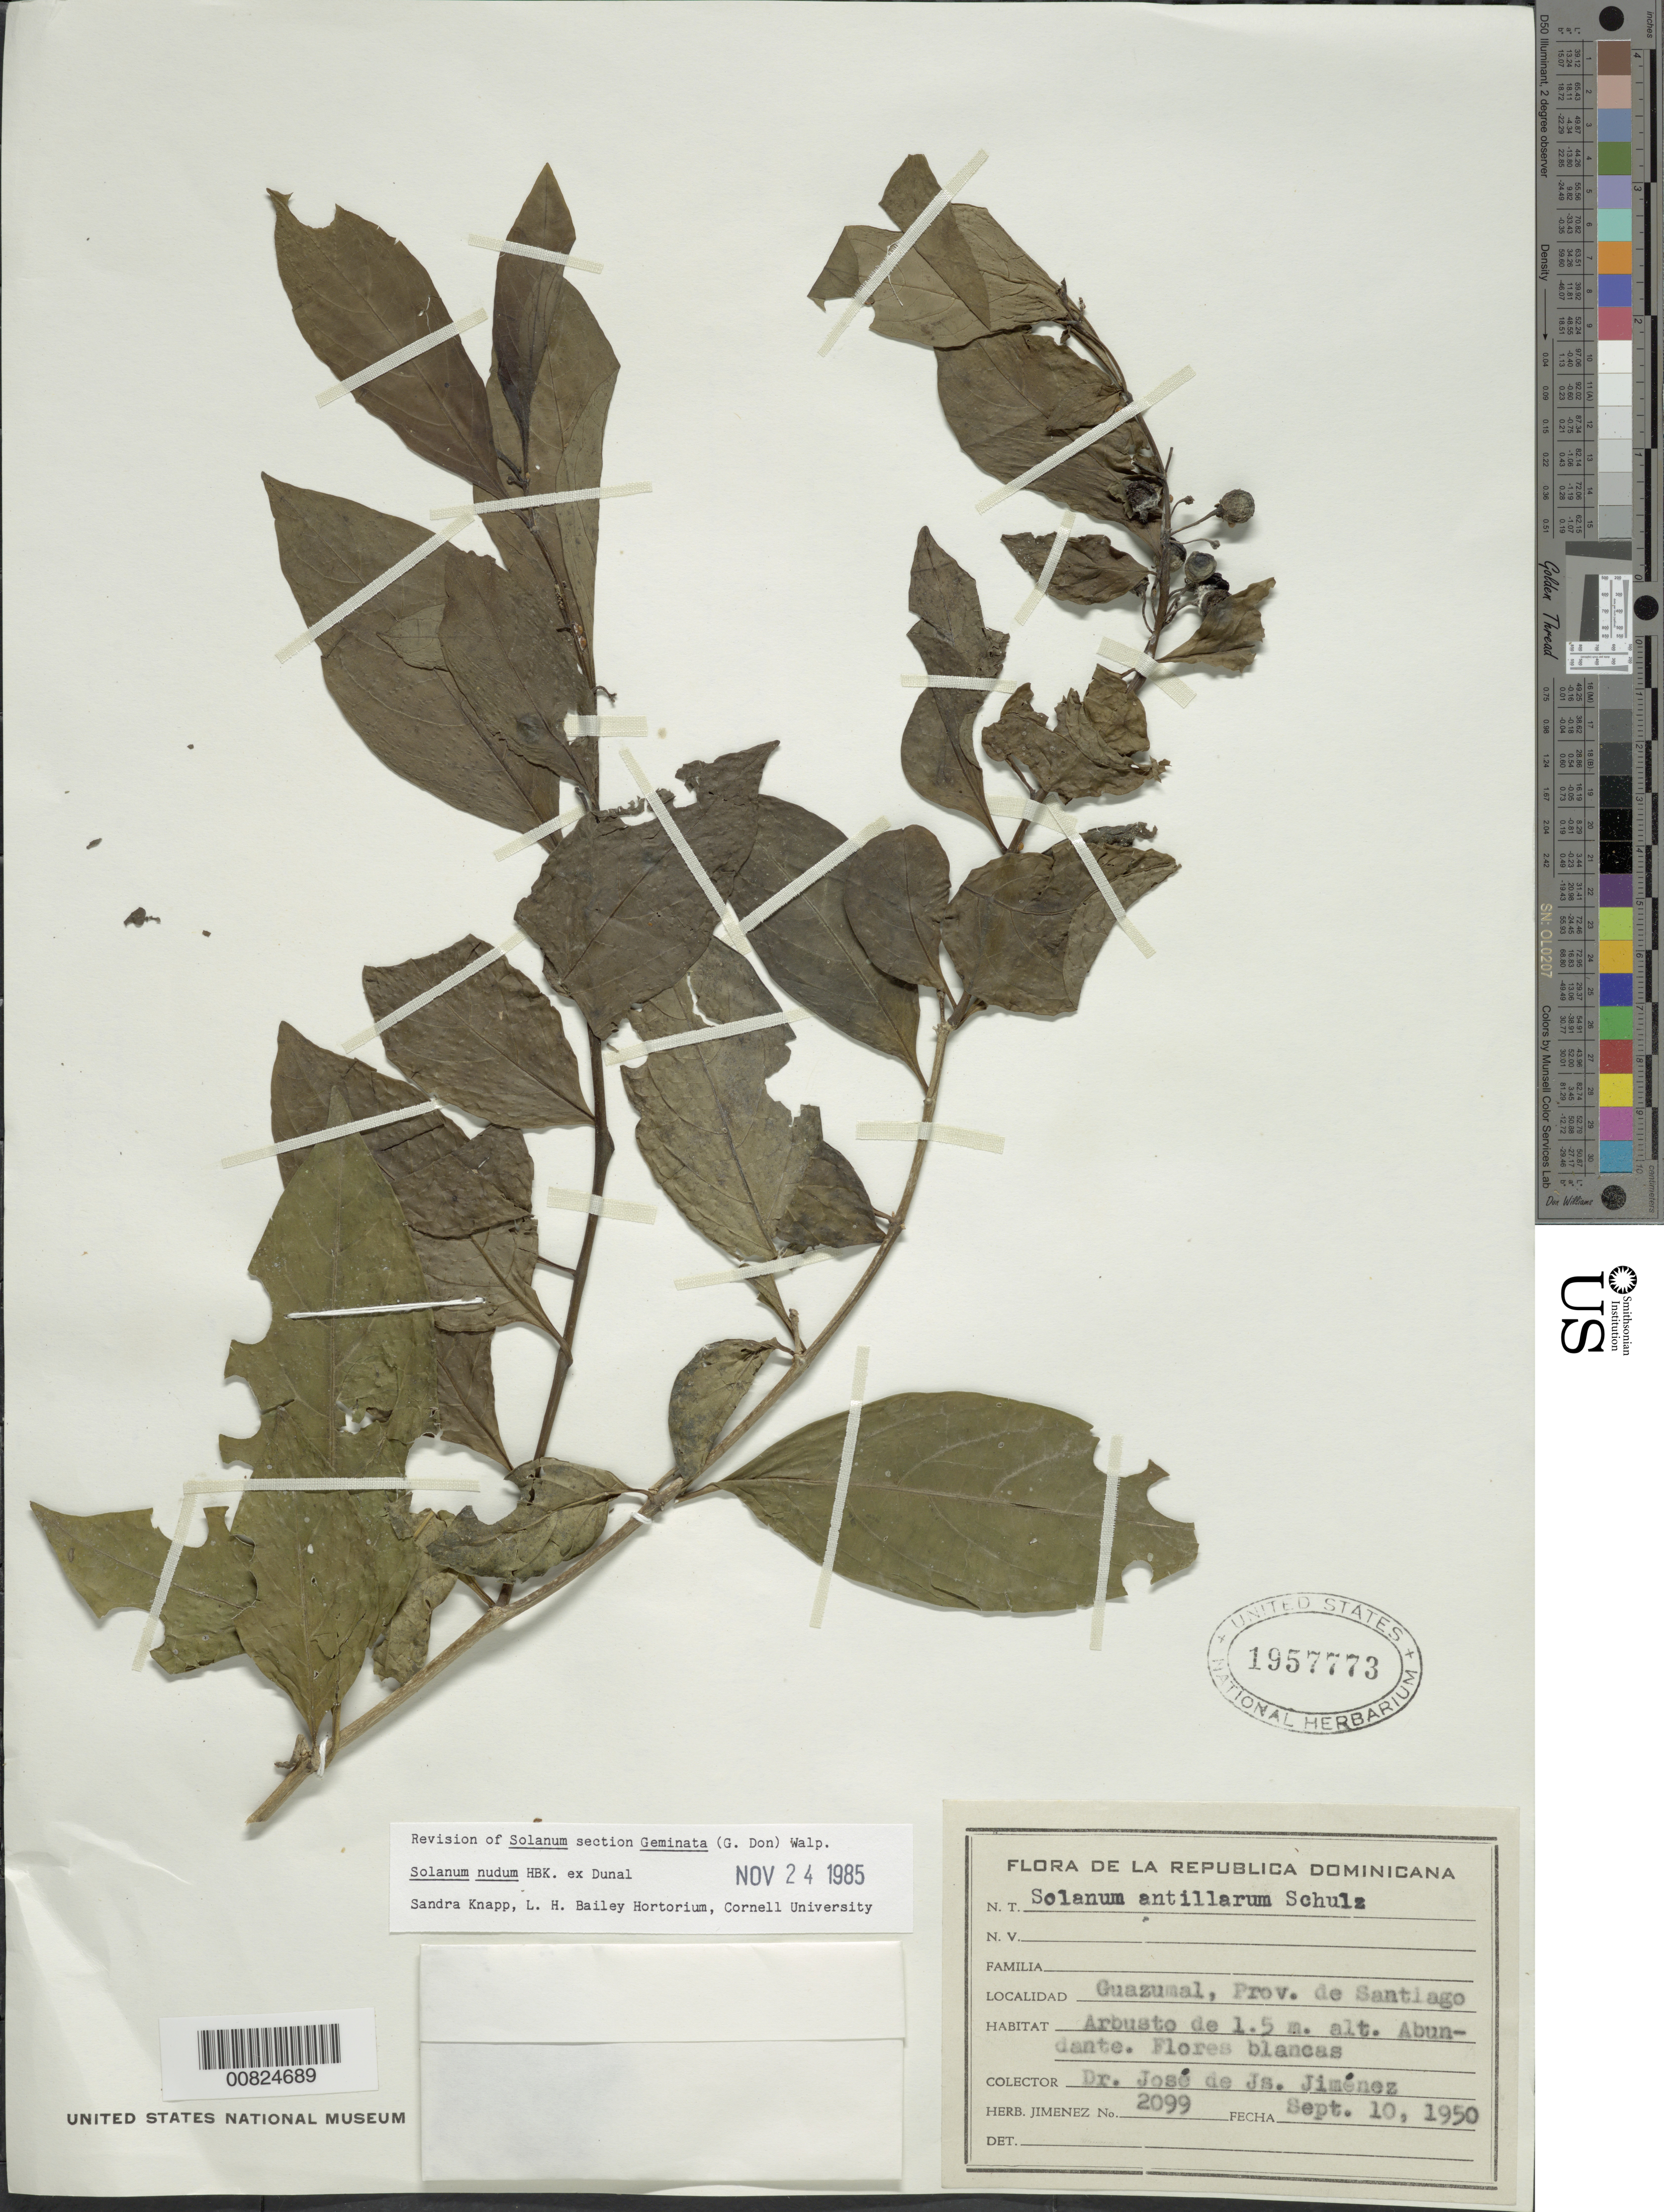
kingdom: Plantae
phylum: Tracheophyta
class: Magnoliopsida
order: Solanales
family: Solanaceae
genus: Solanum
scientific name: Solanum nudum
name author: Dunal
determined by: Knapp, S. D.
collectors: J. J. Jiménez Almonte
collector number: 2099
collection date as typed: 10 Sep 1950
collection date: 1950-09-10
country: Dominican Republic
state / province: Santiago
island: Hispaniola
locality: Guazumal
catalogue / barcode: US 1957773